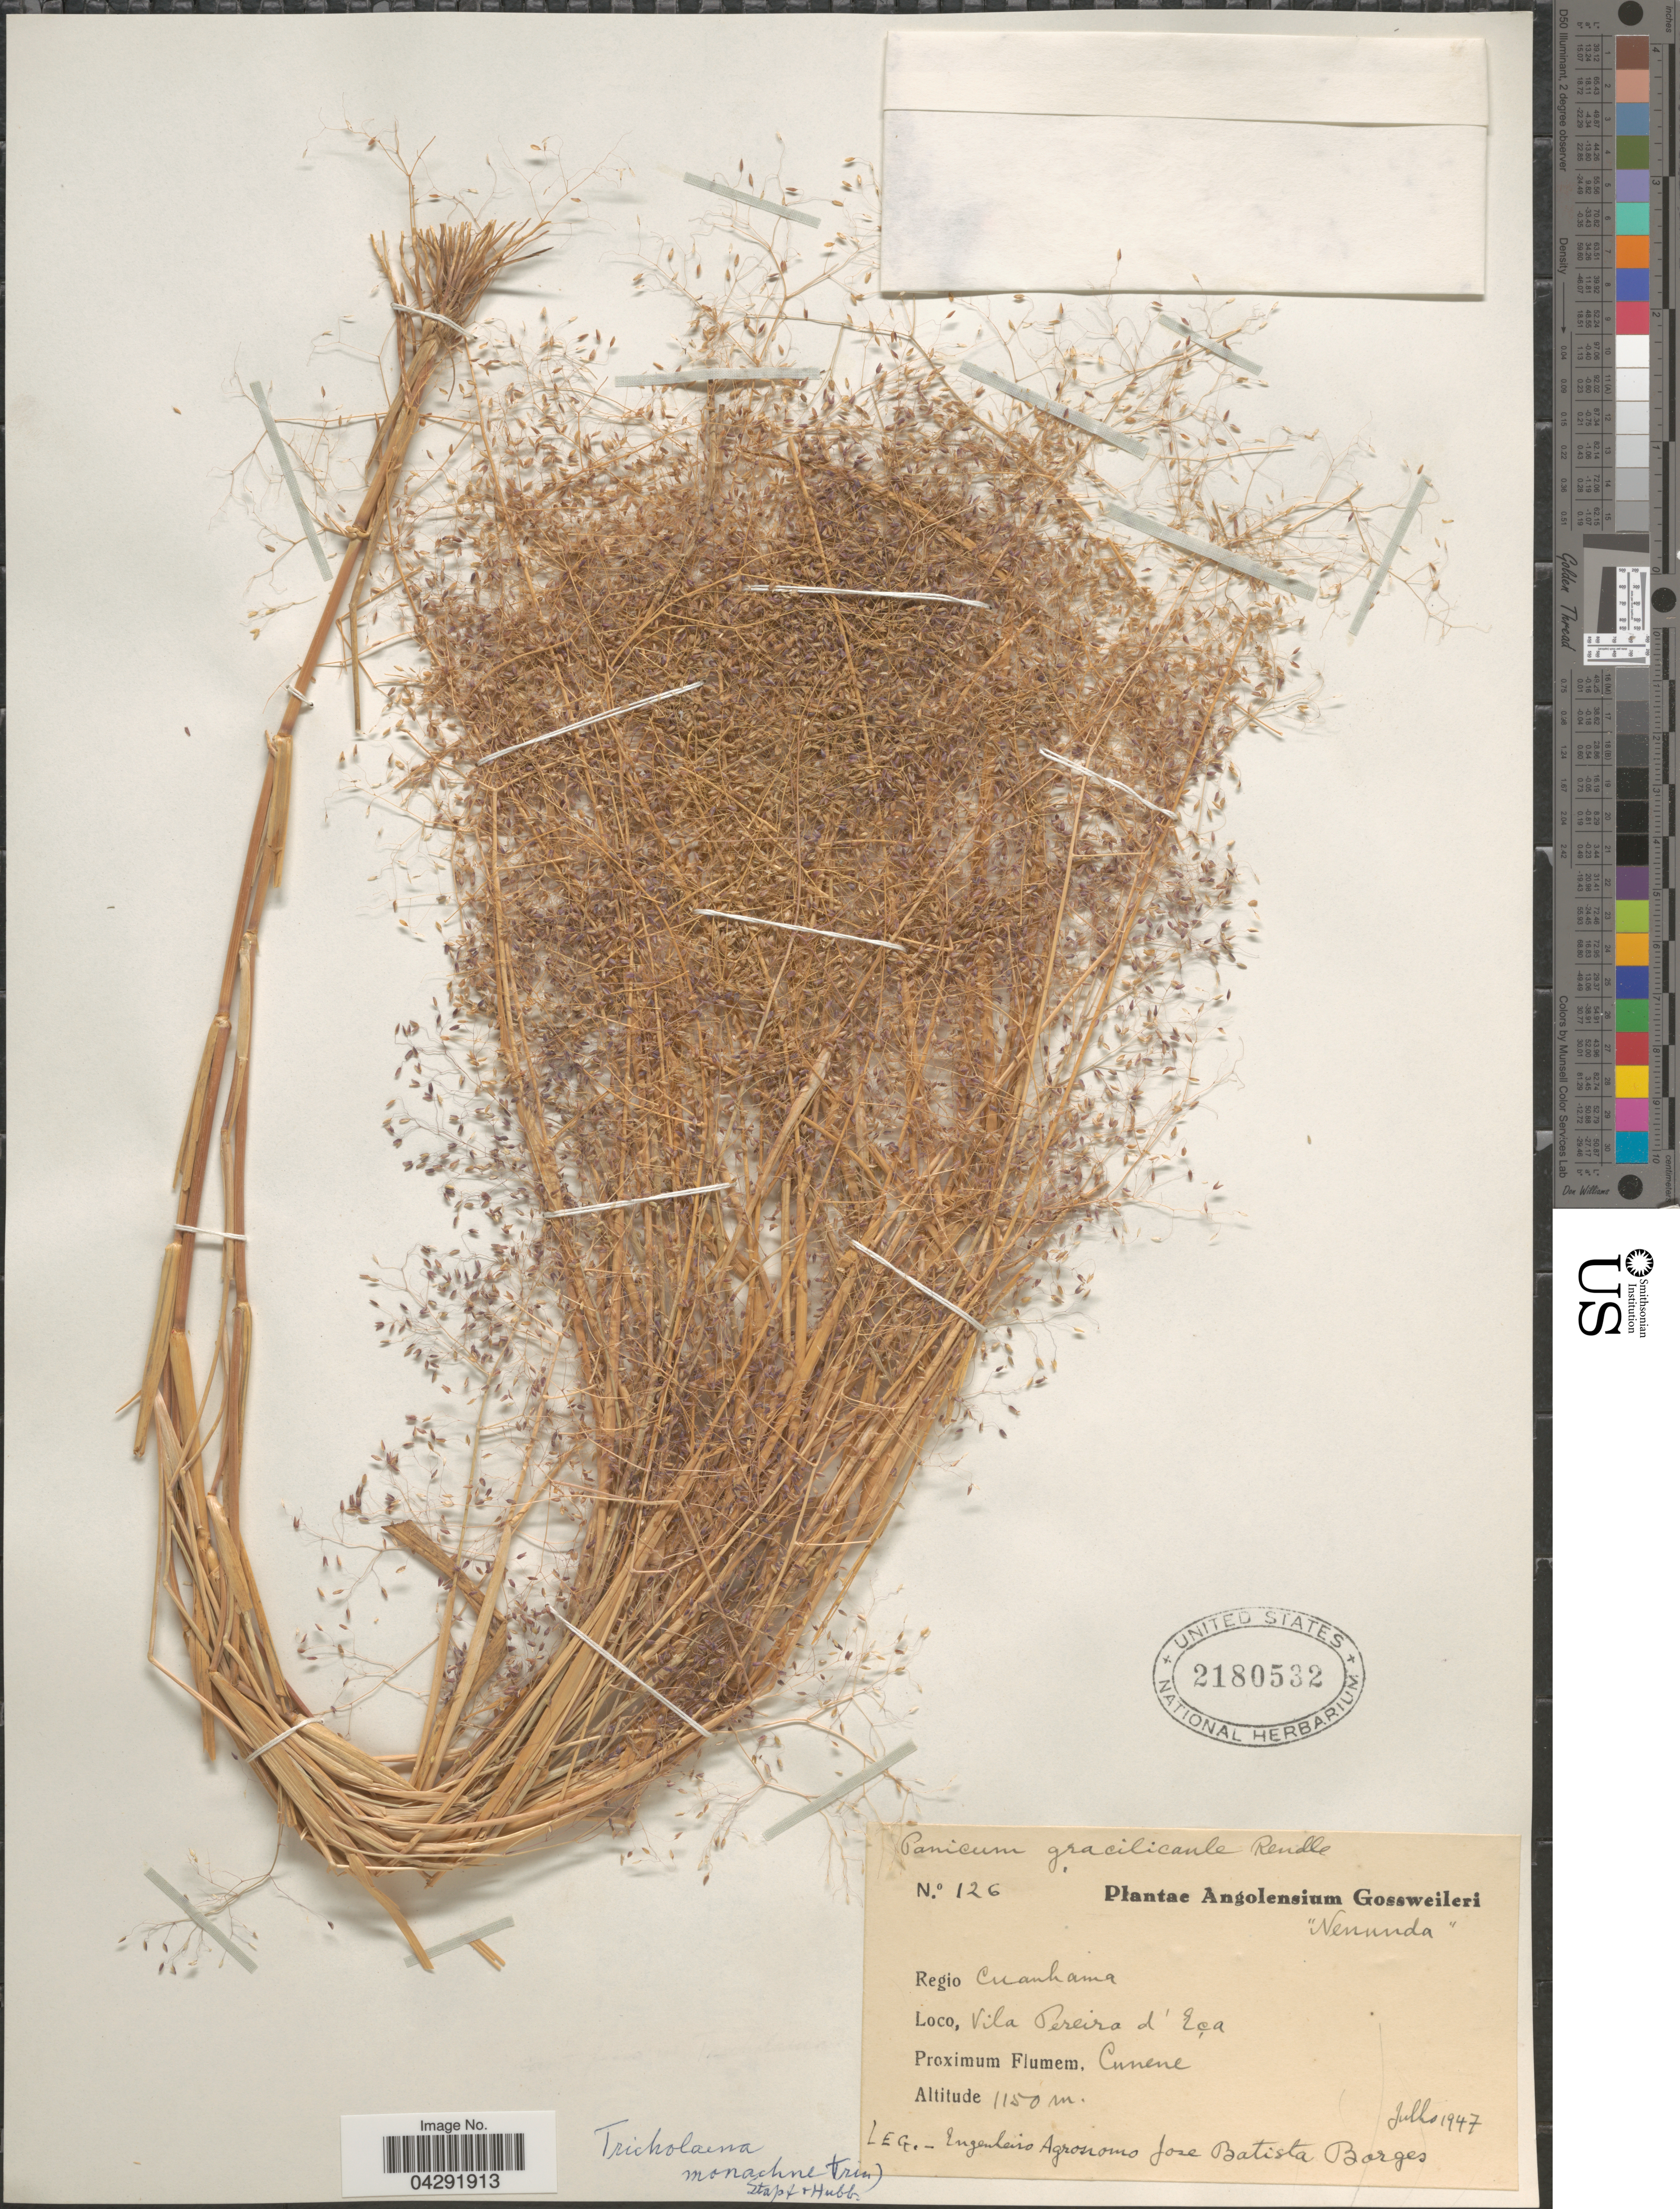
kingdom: Plantae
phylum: Tracheophyta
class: Liliopsida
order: Poales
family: Poaceae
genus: Tricholaena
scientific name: Tricholaena monachne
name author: (Trin.) Stapf & C.E. Hubb.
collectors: J. Batista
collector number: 126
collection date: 1947-07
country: Angola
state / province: Cunene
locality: Angolensium. Regio Cuanhama. Vila Pereira d' Eça. Proximum Flumem, Cunene.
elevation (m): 1150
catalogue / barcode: US 2180532